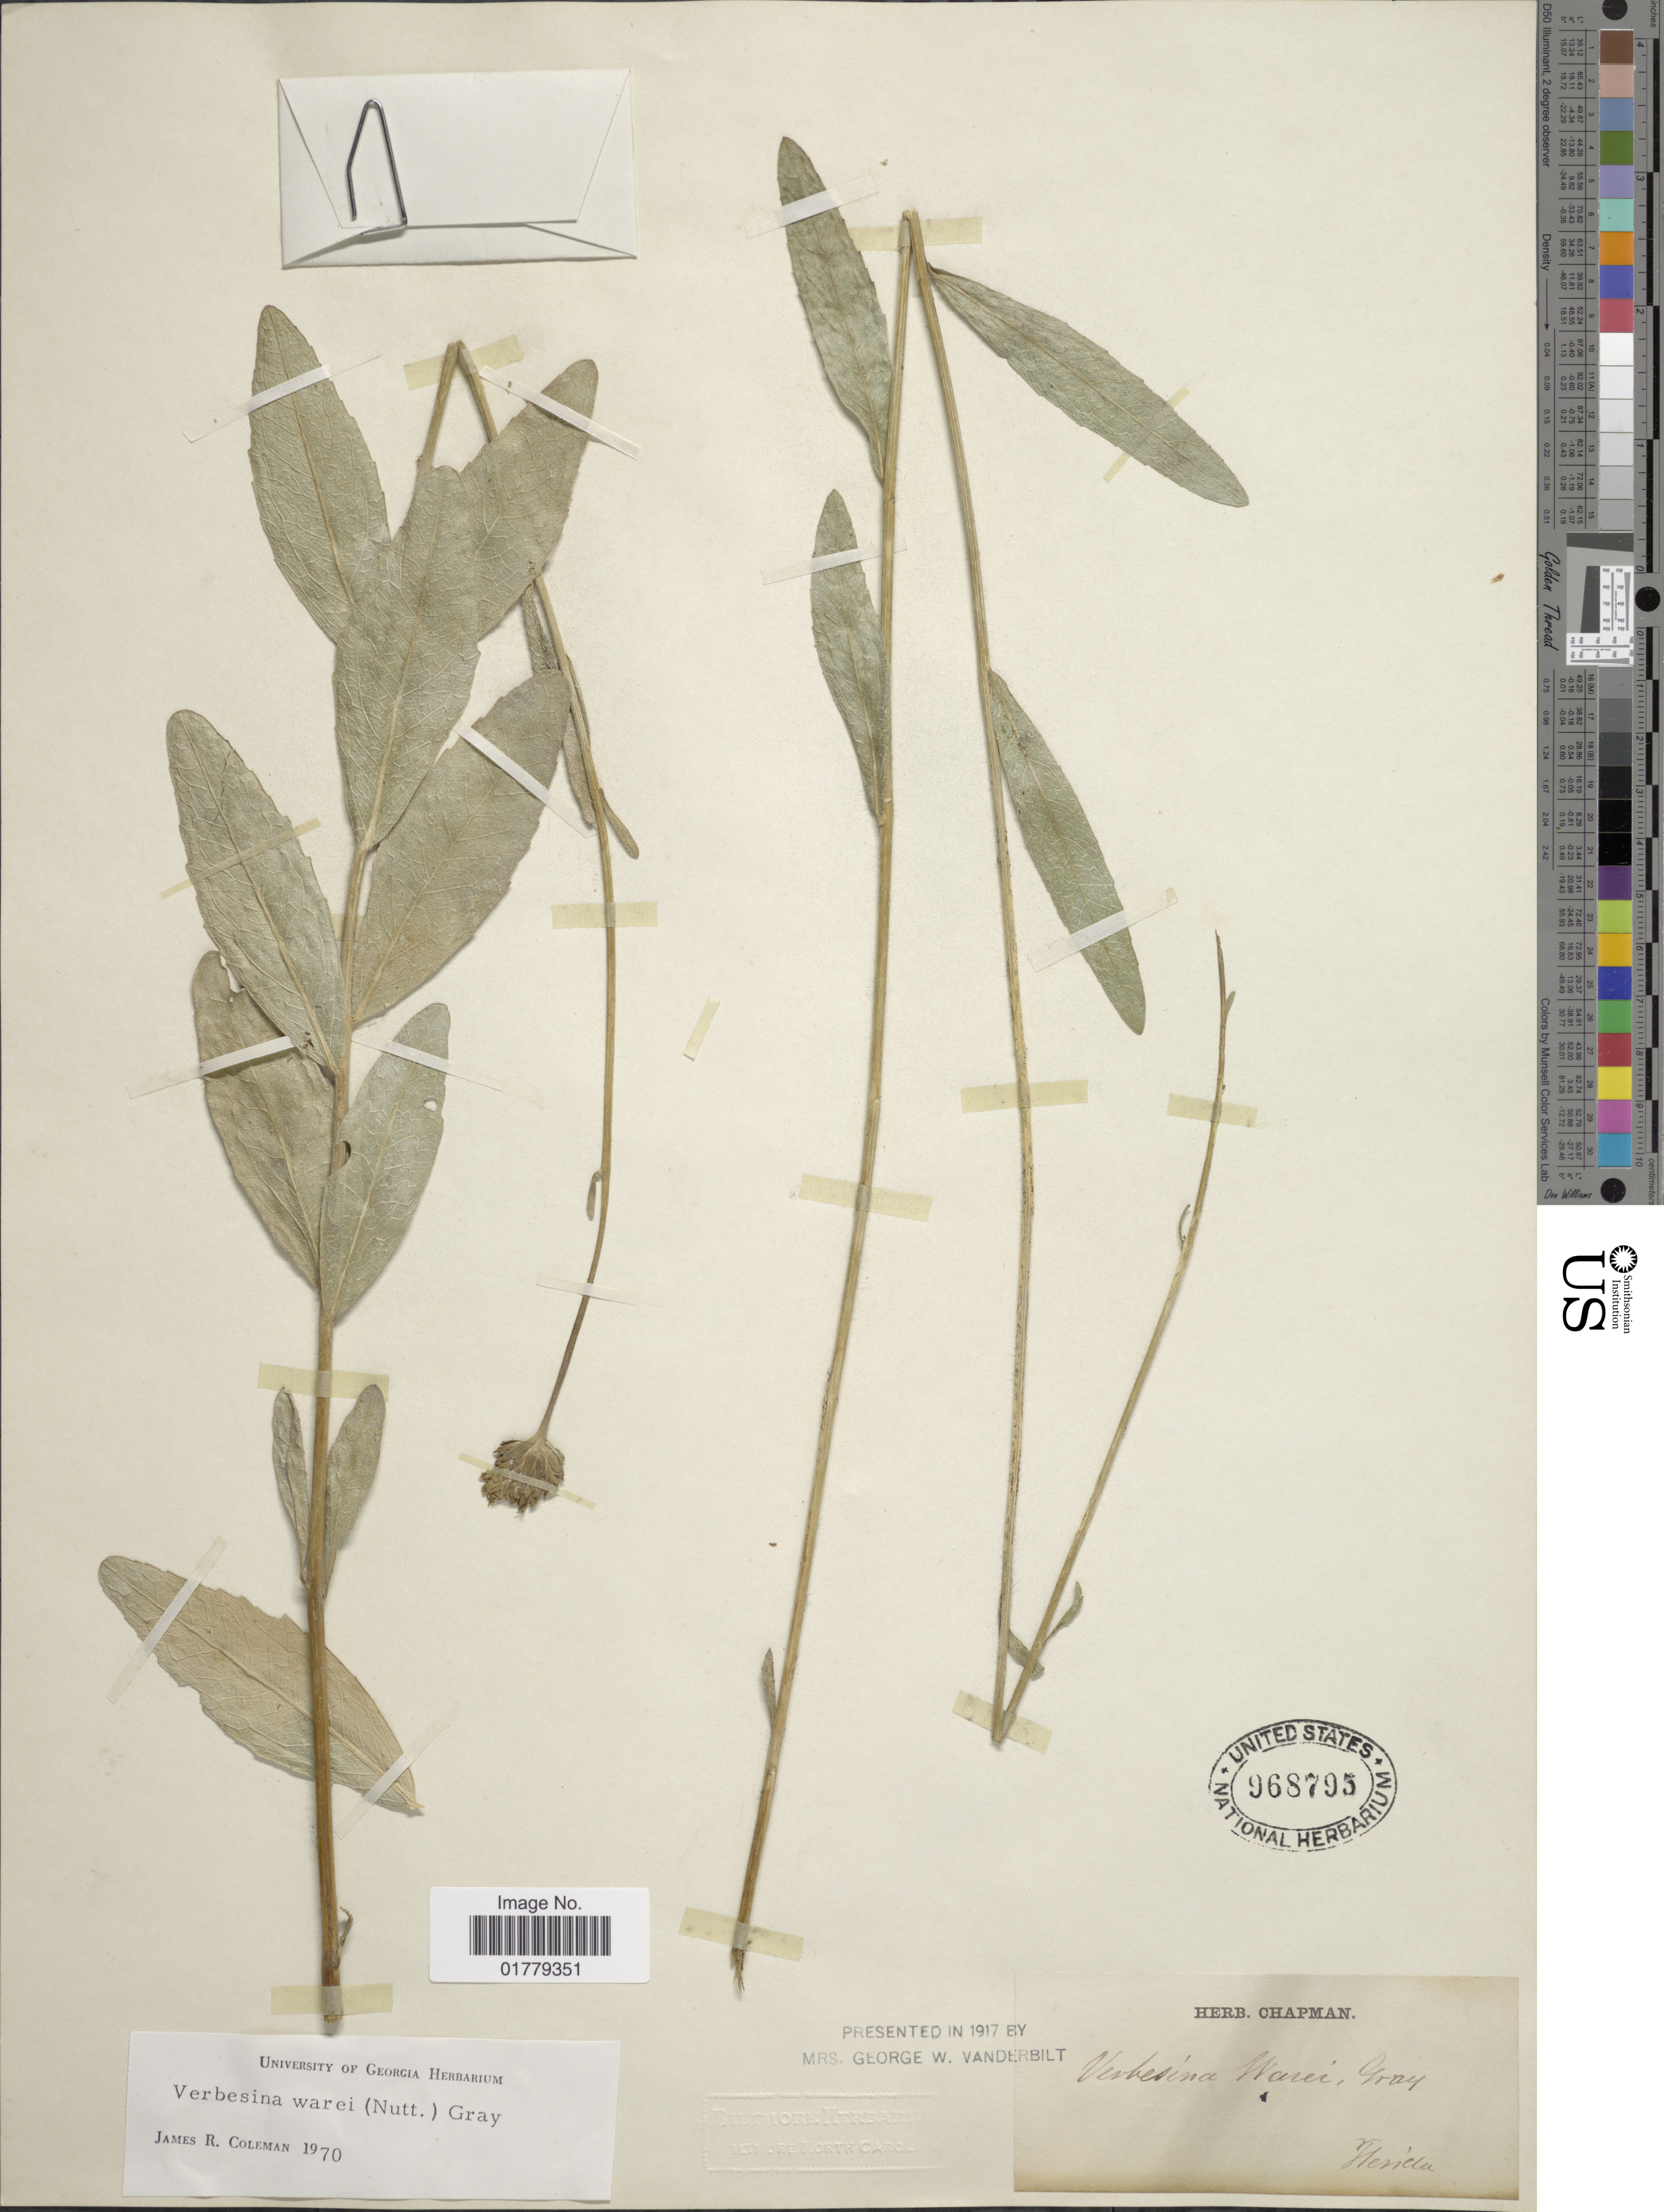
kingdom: Plantae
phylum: Tracheophyta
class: Magnoliopsida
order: Asterales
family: Asteraceae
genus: Verbesina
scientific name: Verbesina warei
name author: (Nutt.) A. Gray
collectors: ex herb. Chapman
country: United States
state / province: Florida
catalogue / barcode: US 968793